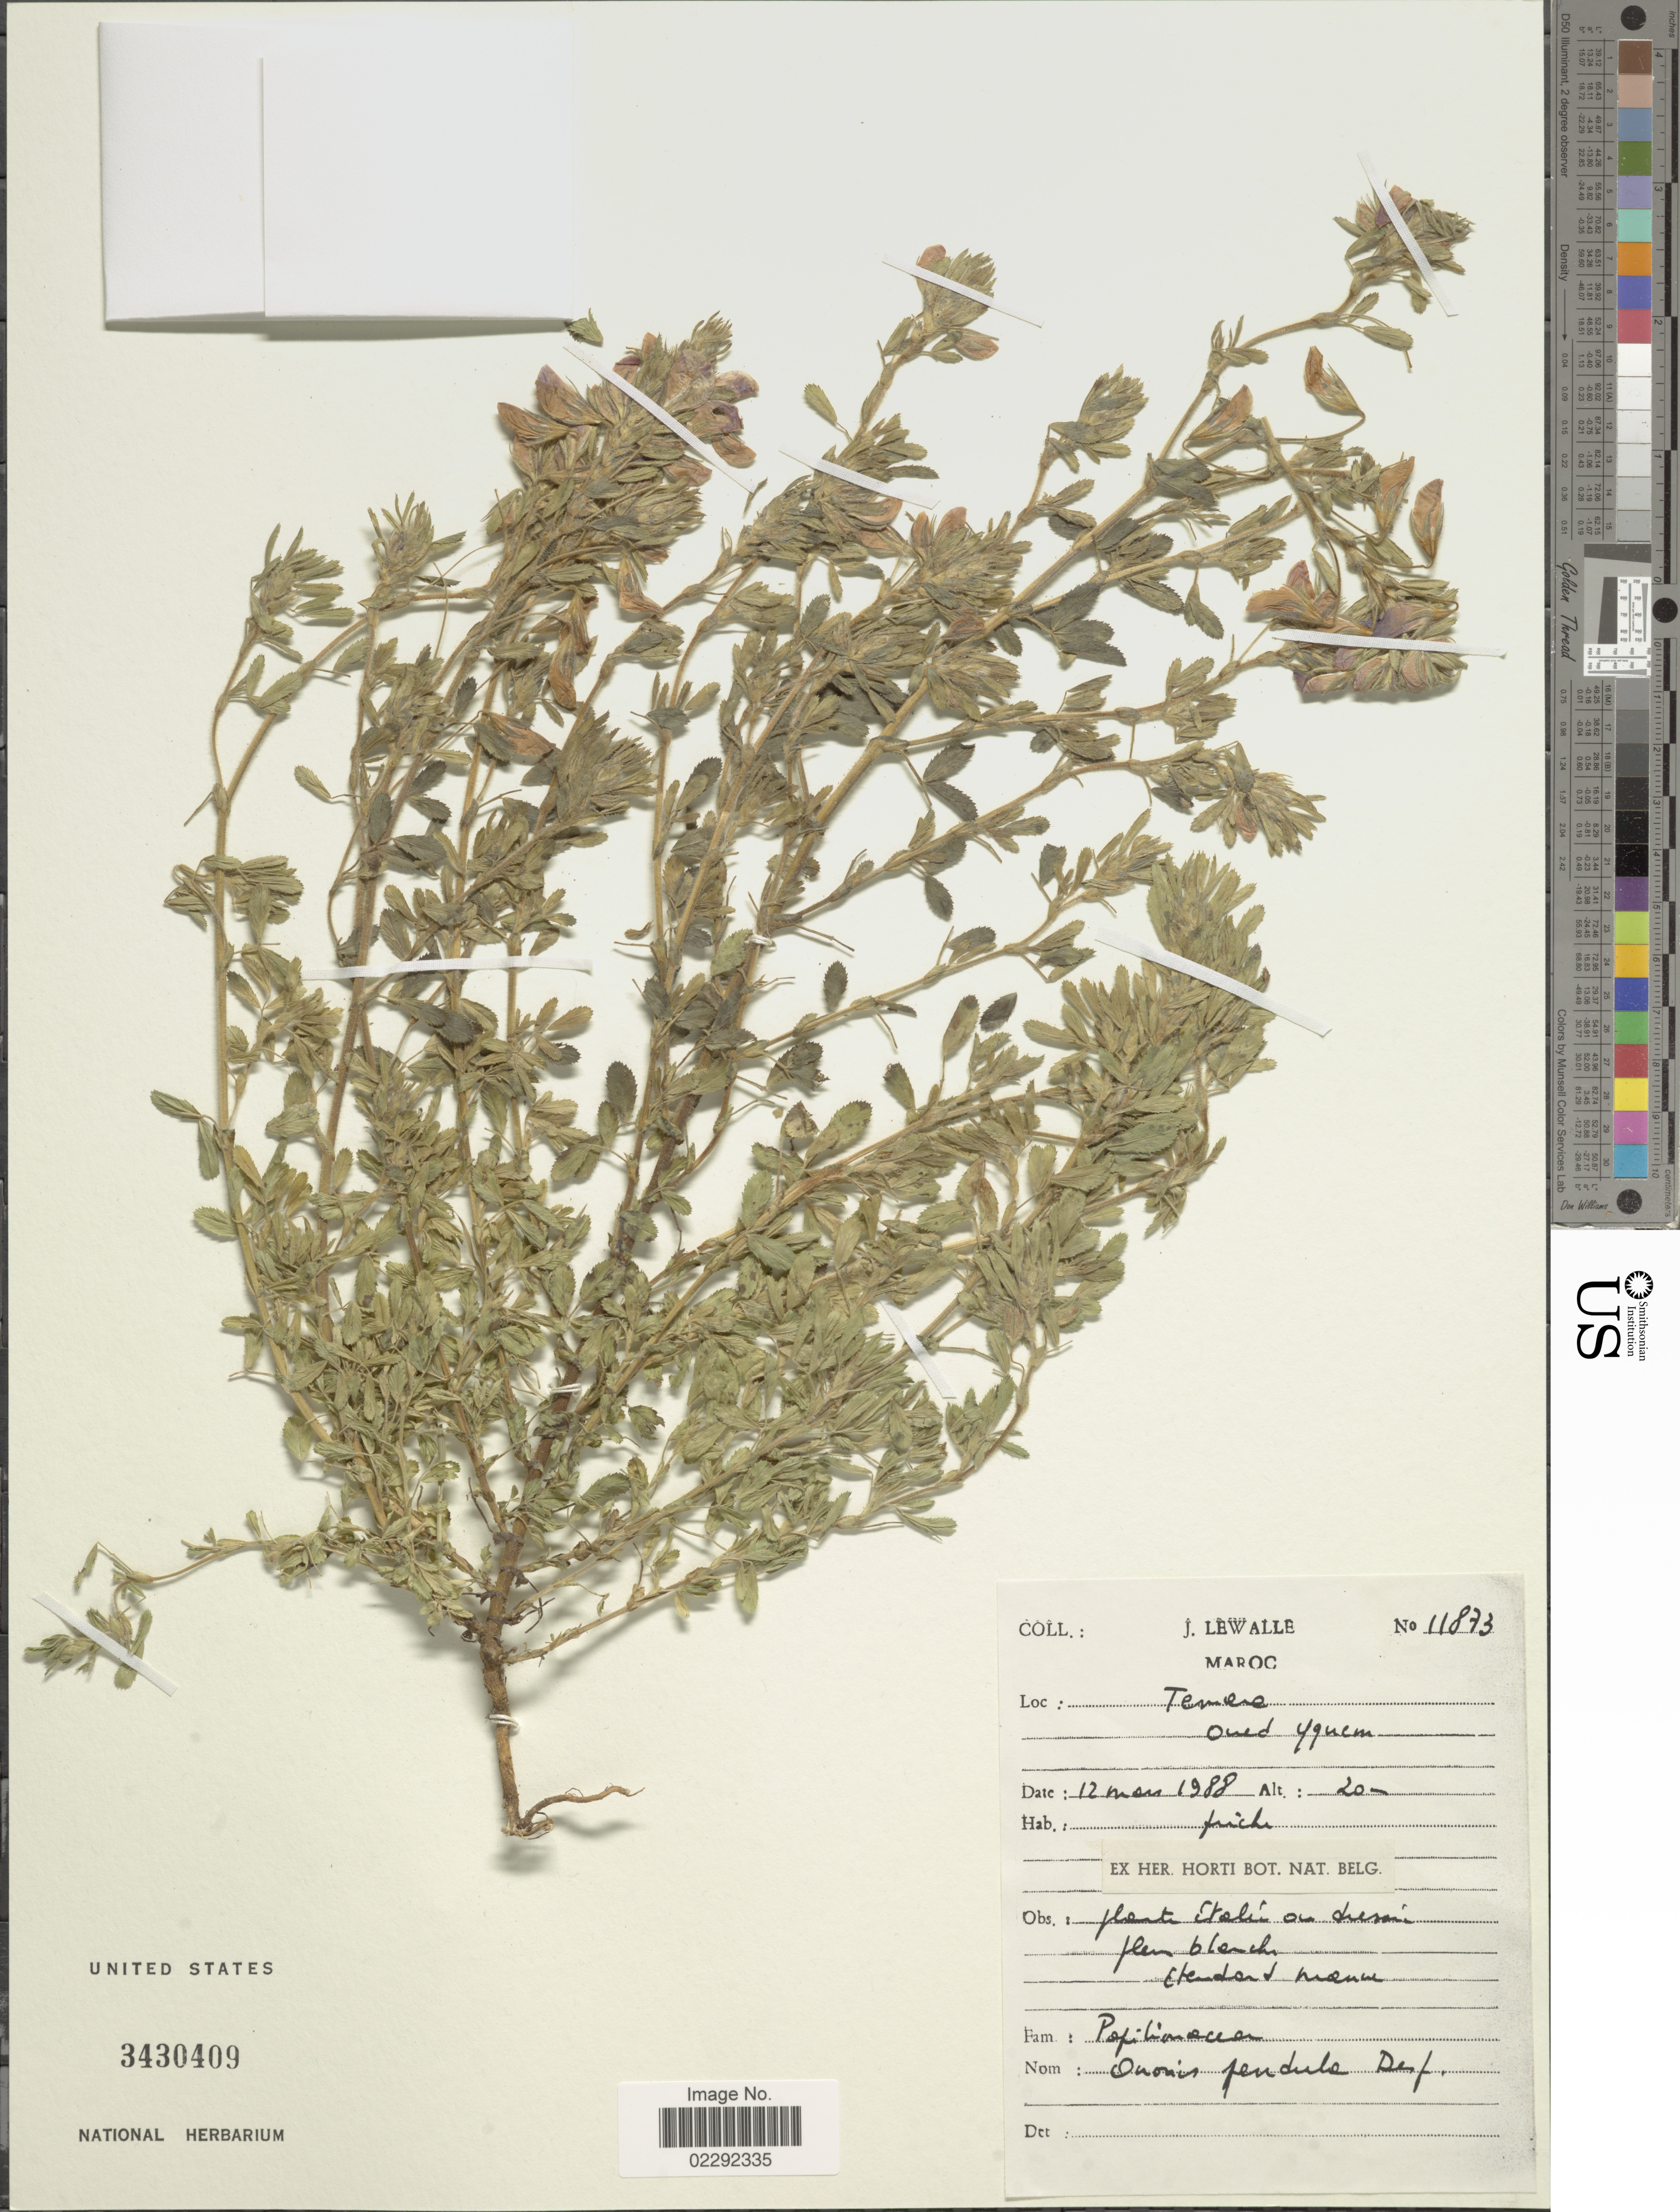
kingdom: Plantae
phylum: Tracheophyta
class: Magnoliopsida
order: Fabales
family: Fabaceae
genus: Ononis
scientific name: Ononis pendula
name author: Desf.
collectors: J. Lewalle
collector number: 11873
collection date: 1988-03-12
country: Morocco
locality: Temara. Oued Yquem.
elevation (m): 20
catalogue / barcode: US 3430409